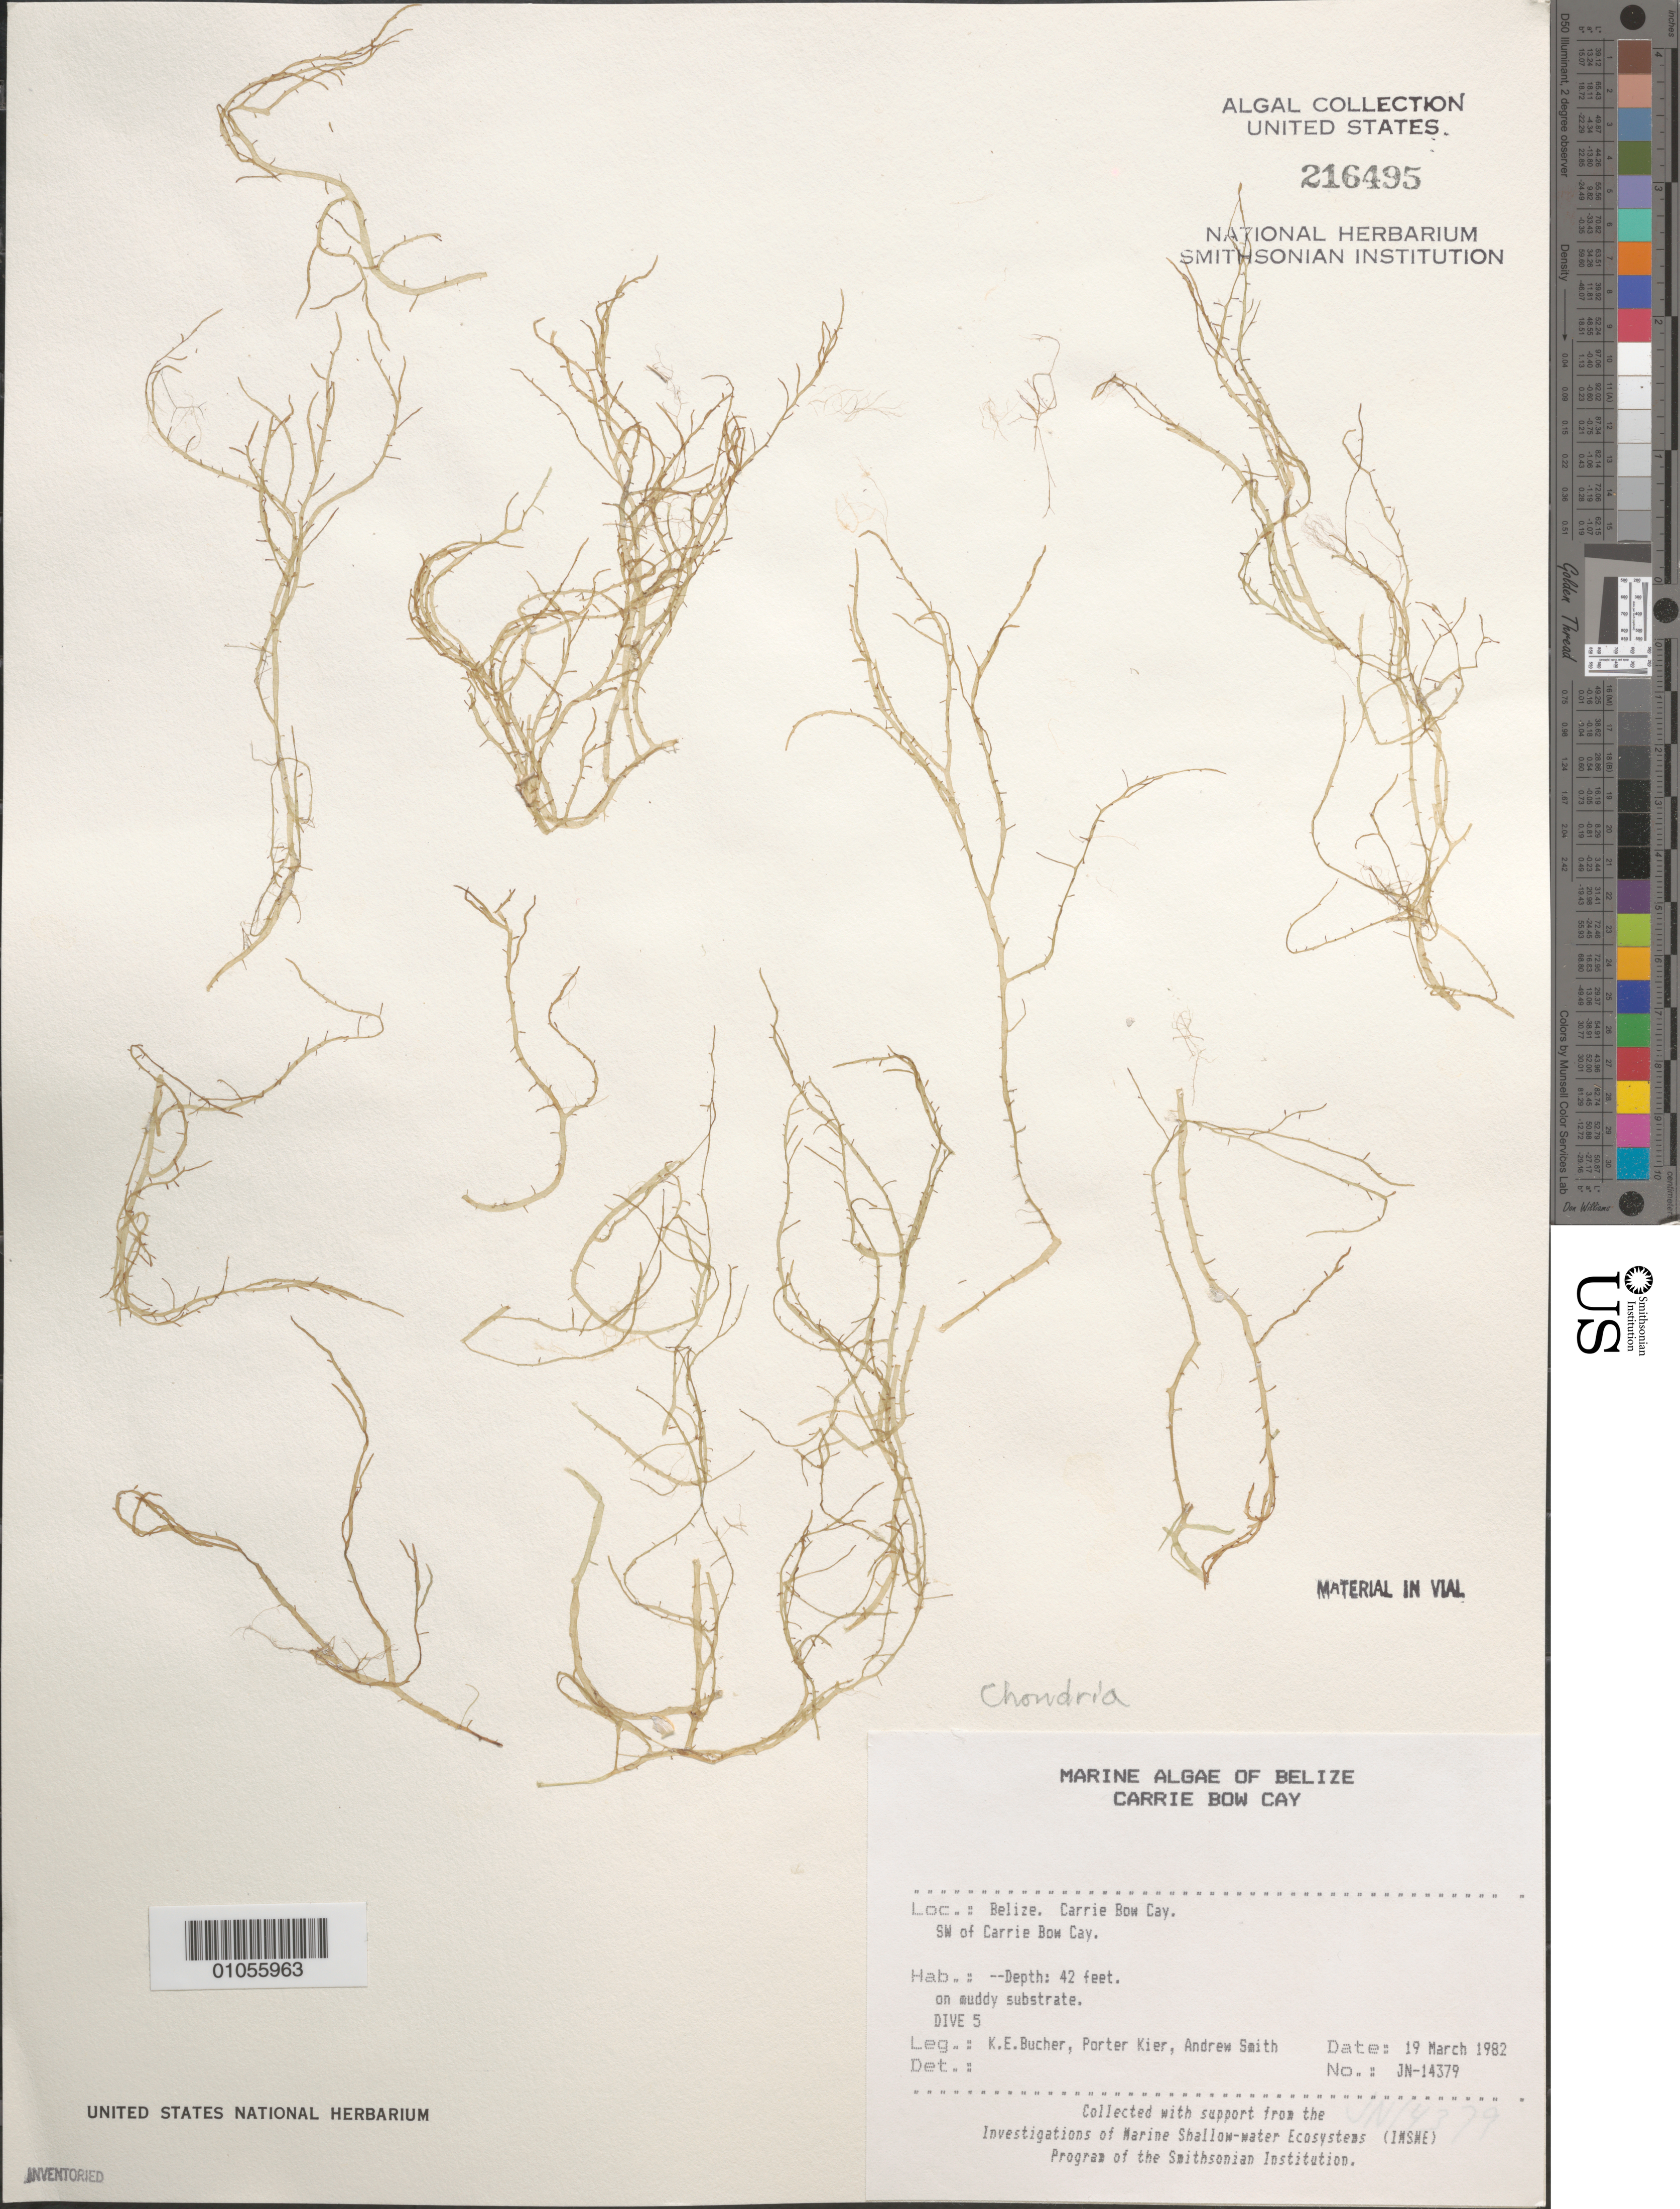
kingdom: Plantae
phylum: Rhodophyta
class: Florideophyceae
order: Ceramiales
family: Rhodomelaceae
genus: Chondria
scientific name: Chondria sp.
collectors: K. E. Bucher, P. Kier & A. Smith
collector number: JN-14379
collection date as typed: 19 Mar 1982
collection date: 1982-03-19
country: Belize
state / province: Stann Creek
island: Carrie Bow Cay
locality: Southwest of Carrie Bow Cay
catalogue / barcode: US 216495